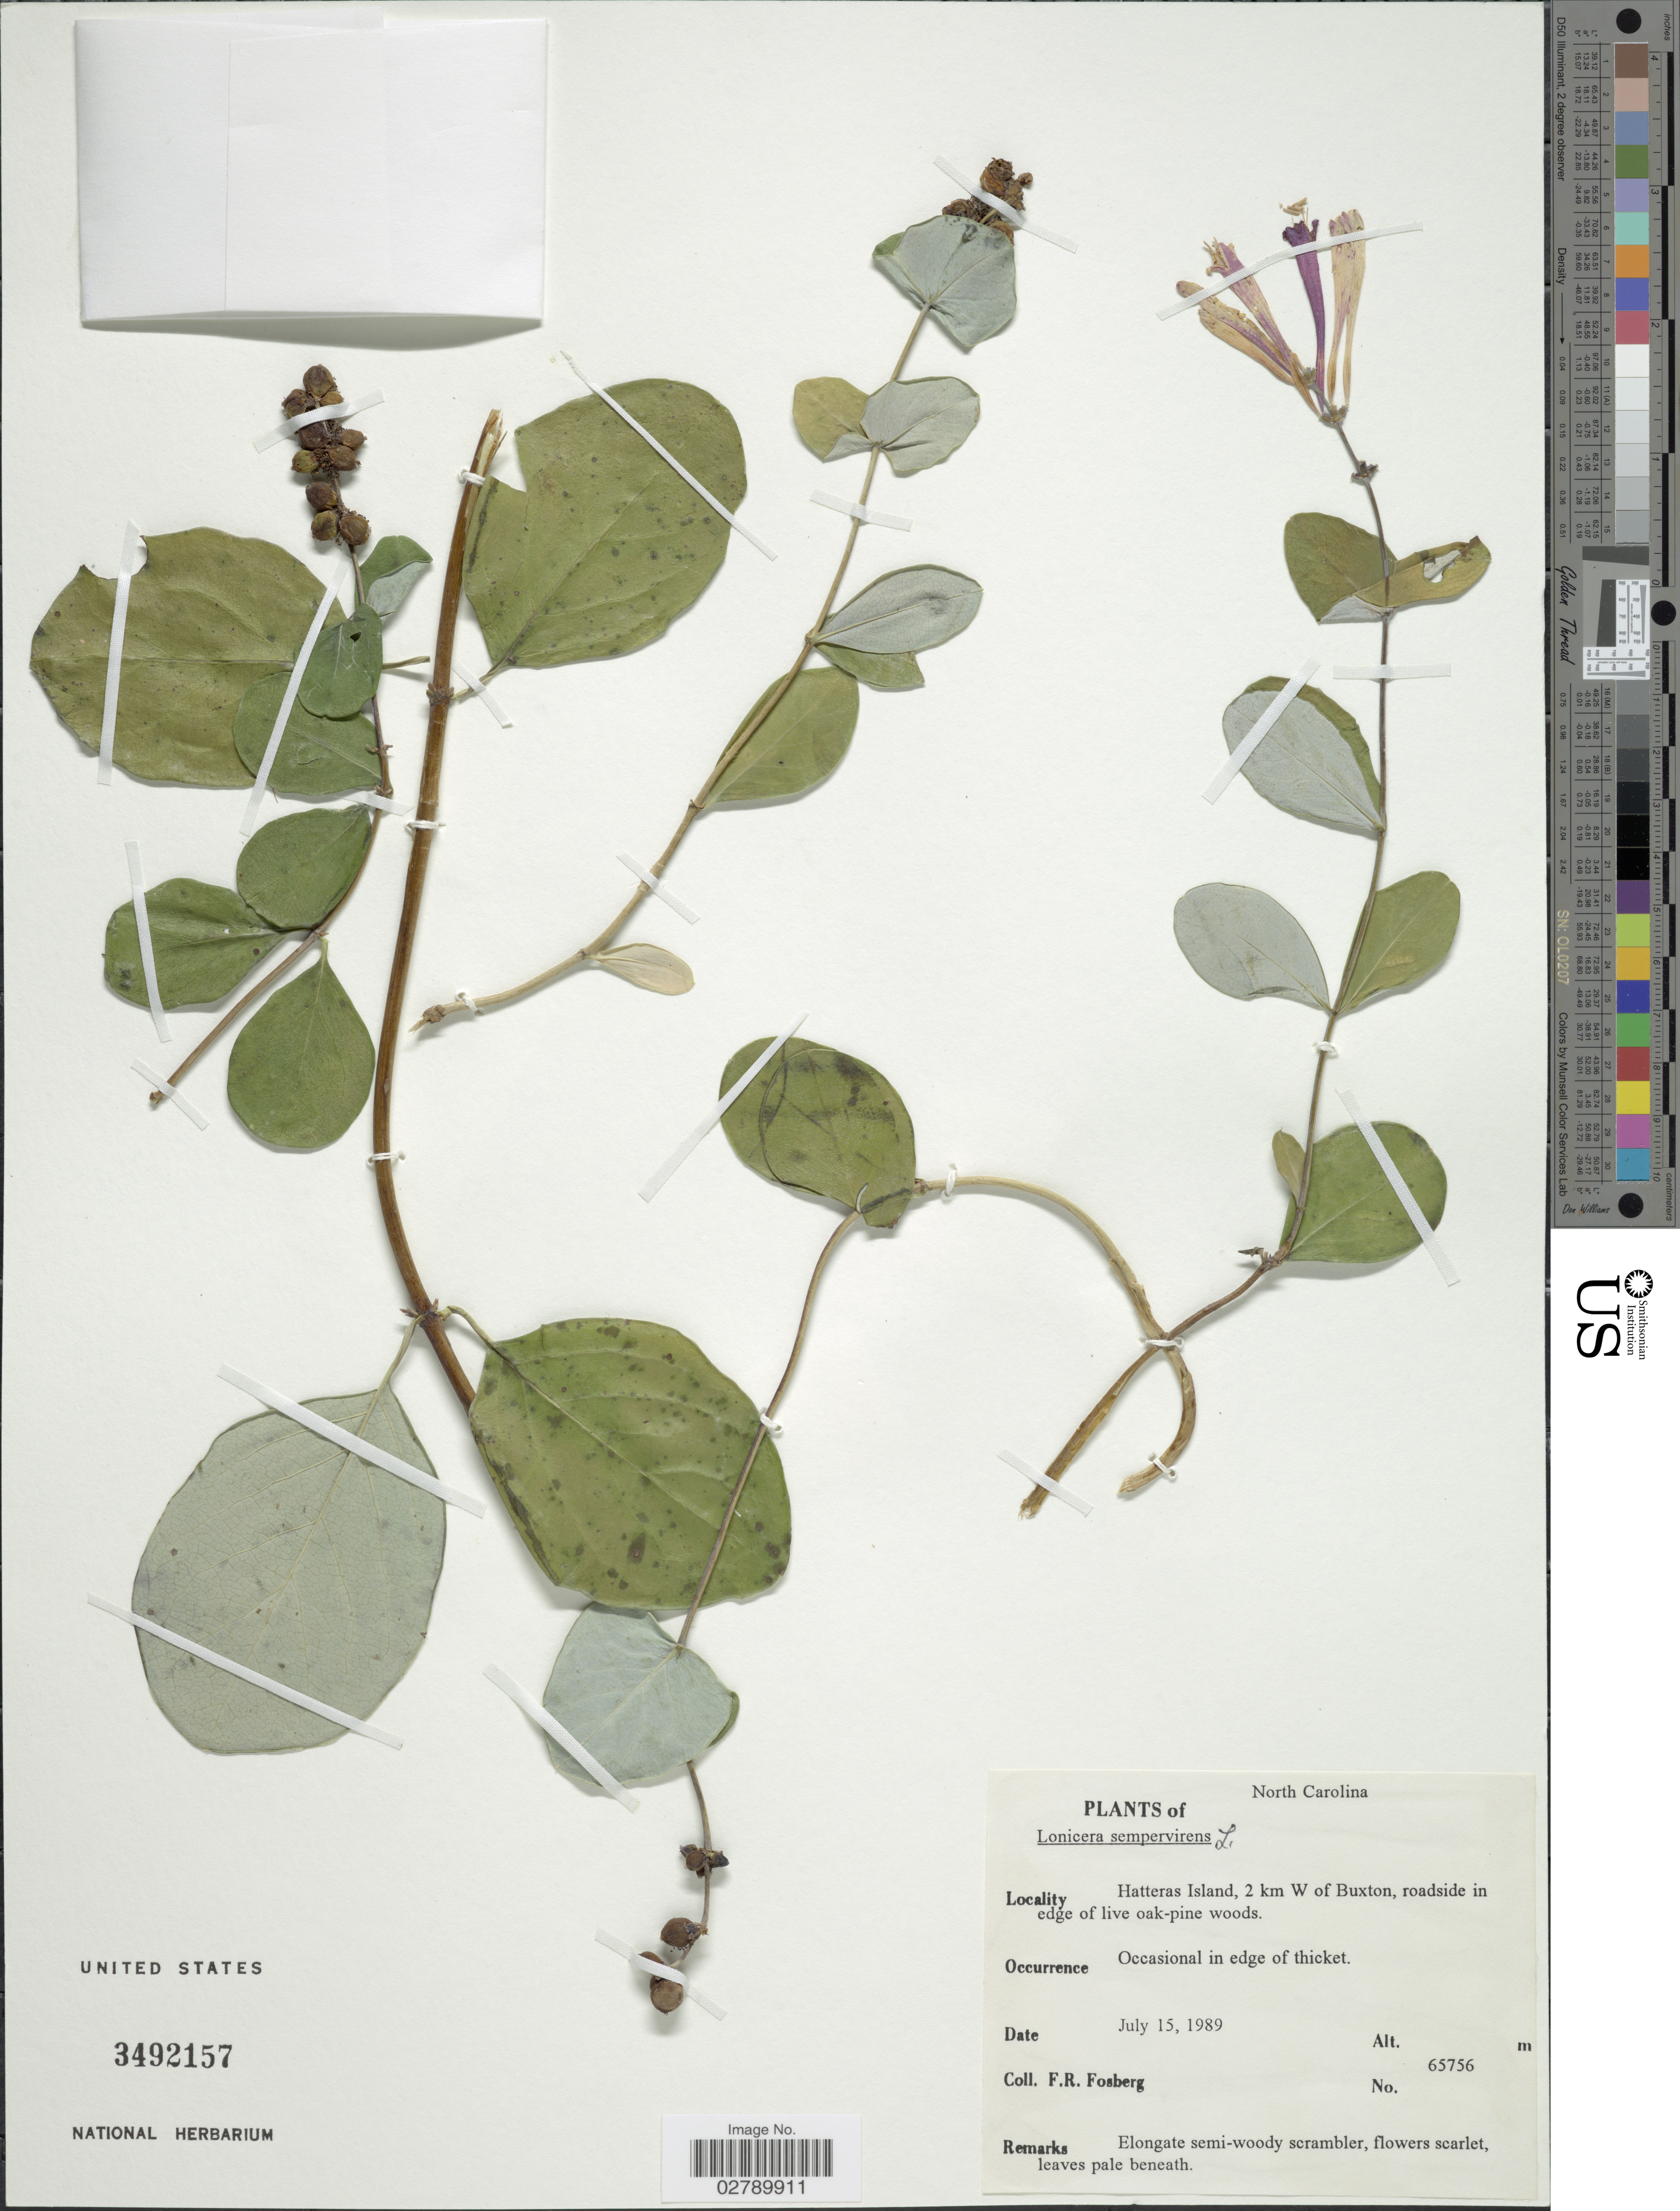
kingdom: Plantae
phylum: Tracheophyta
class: Magnoliopsida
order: Dipsacales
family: Caprifoliaceae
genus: Lonicera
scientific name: Lonicera sempervirens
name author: L.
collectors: F. R. Fosberg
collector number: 65756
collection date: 1989-07-15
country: United States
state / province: North Carolina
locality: Hatteras Island, 2 km W of Buxton.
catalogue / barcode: US 3492157